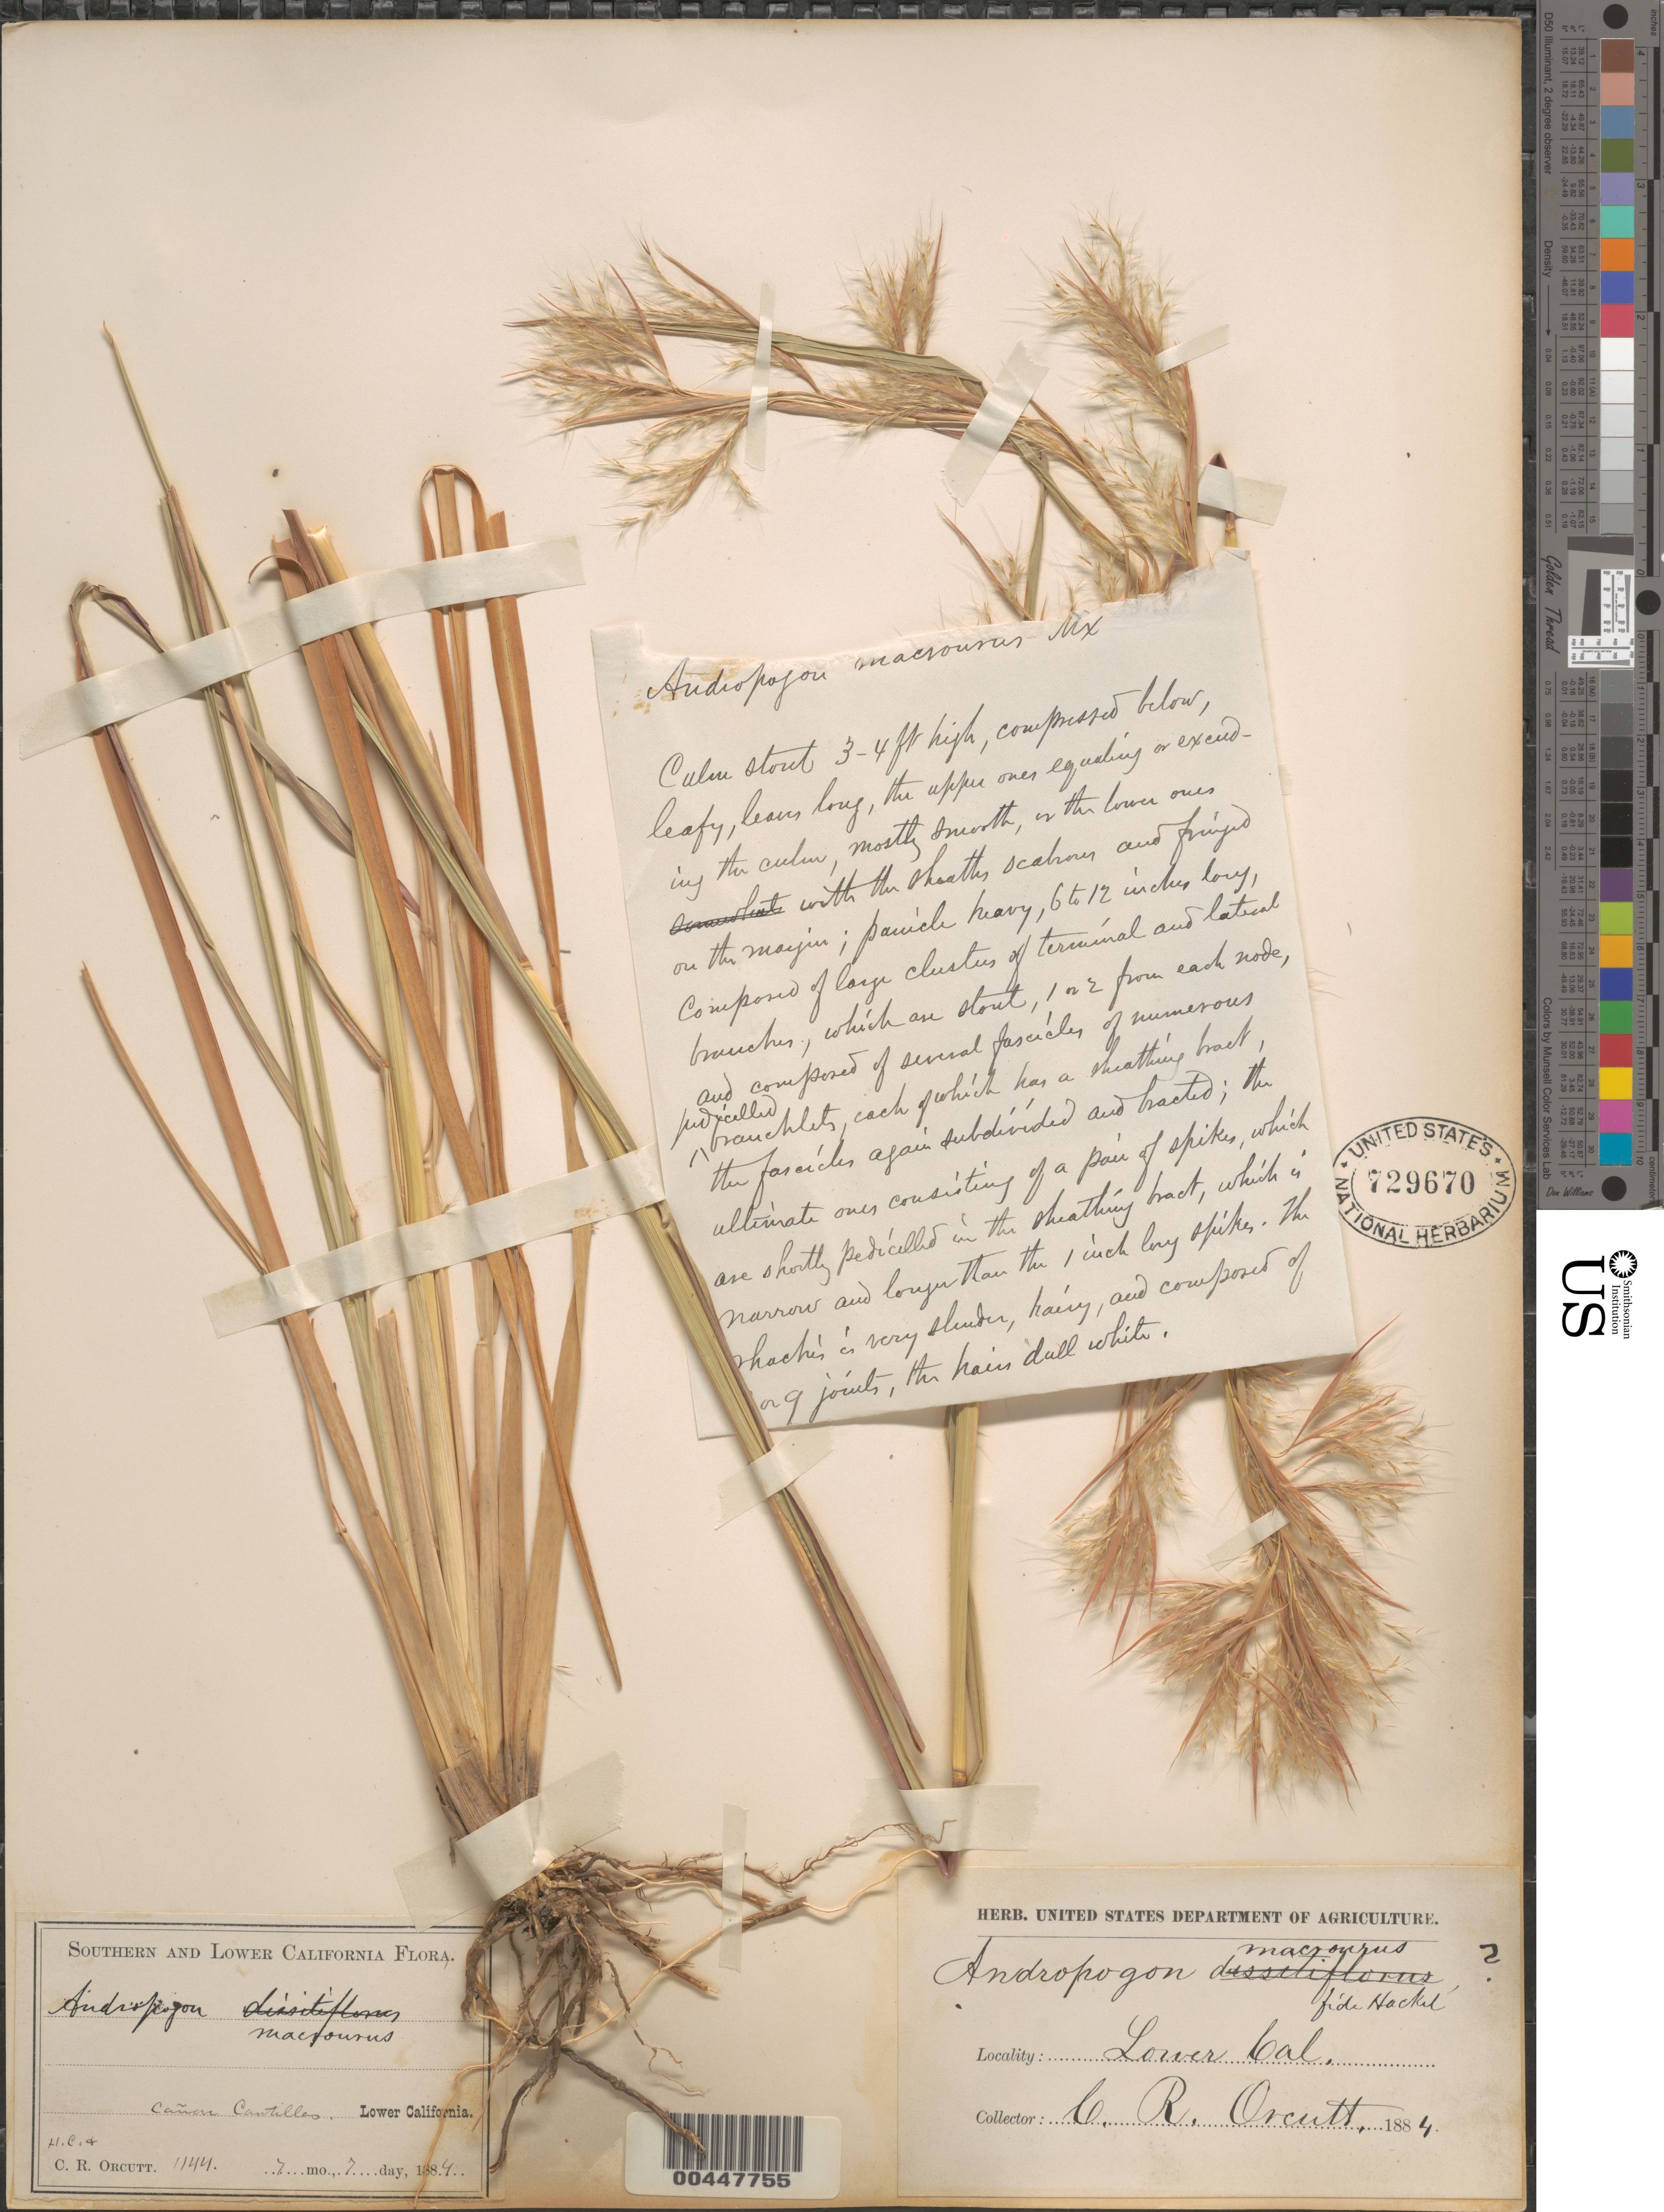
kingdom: Plantae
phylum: Tracheophyta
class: Liliopsida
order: Poales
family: Poaceae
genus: Andropogon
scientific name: Andropogon glomeratus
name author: (Walter) Britton, Stearns & Poggenb.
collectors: H. C. Orcutt & C. R. Orcutt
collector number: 1144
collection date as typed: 7 Jul 1884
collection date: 1884-07-07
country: Mexico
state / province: Baja California Norte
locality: Cañon Cantilles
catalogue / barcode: US 729670